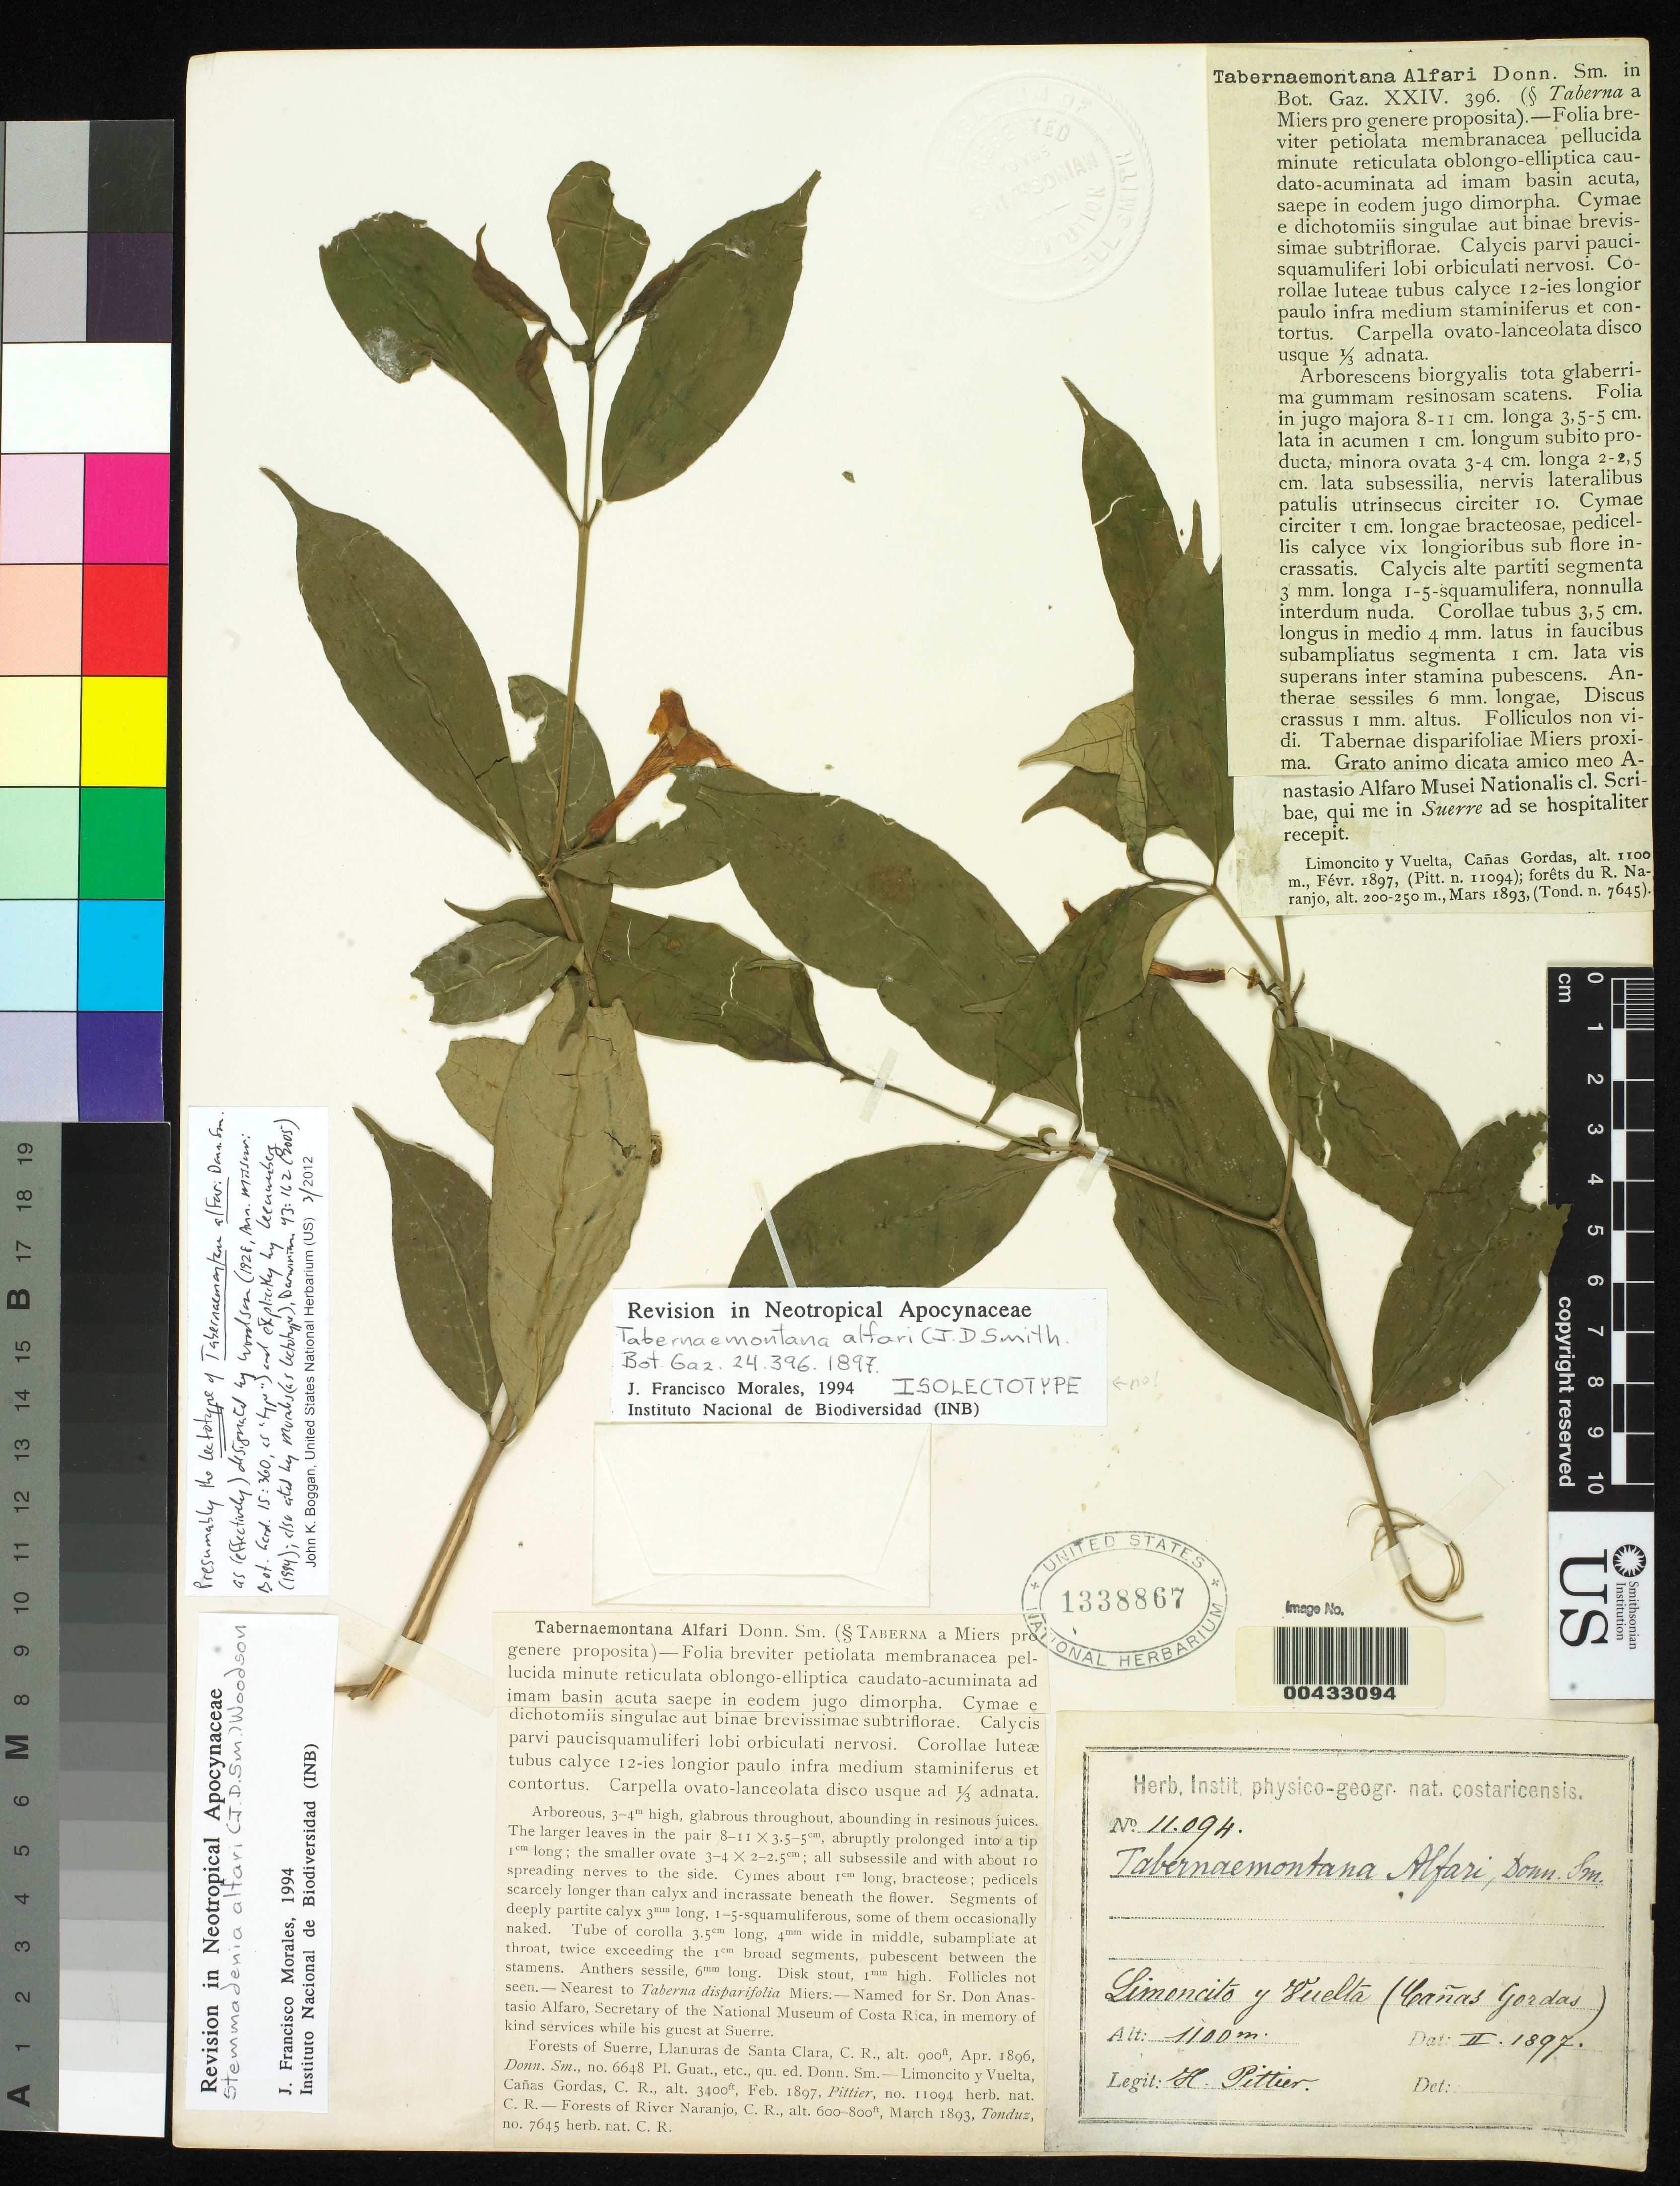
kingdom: Plantae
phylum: Tracheophyta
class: Magnoliopsida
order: Gentianales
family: Apocynaceae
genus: Tabernaemontana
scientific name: Tabernaemontana alfaroi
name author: Donn. Sm.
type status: Lectotype; Syntype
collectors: H. F. Pittier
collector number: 11094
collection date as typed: Feb 1897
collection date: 1897-02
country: Costa Rica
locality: Limoncito y Vuelta (Cañas Gordas)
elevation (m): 1100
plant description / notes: Presumably the lectotype as (effectively) designated by Woodson but annotated (apparently erroneously) by J.F. Morales (1994) as "isolectotype". Morales cites lectotype at US (2005, Darwiniana 43: 162).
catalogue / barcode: US 1338867